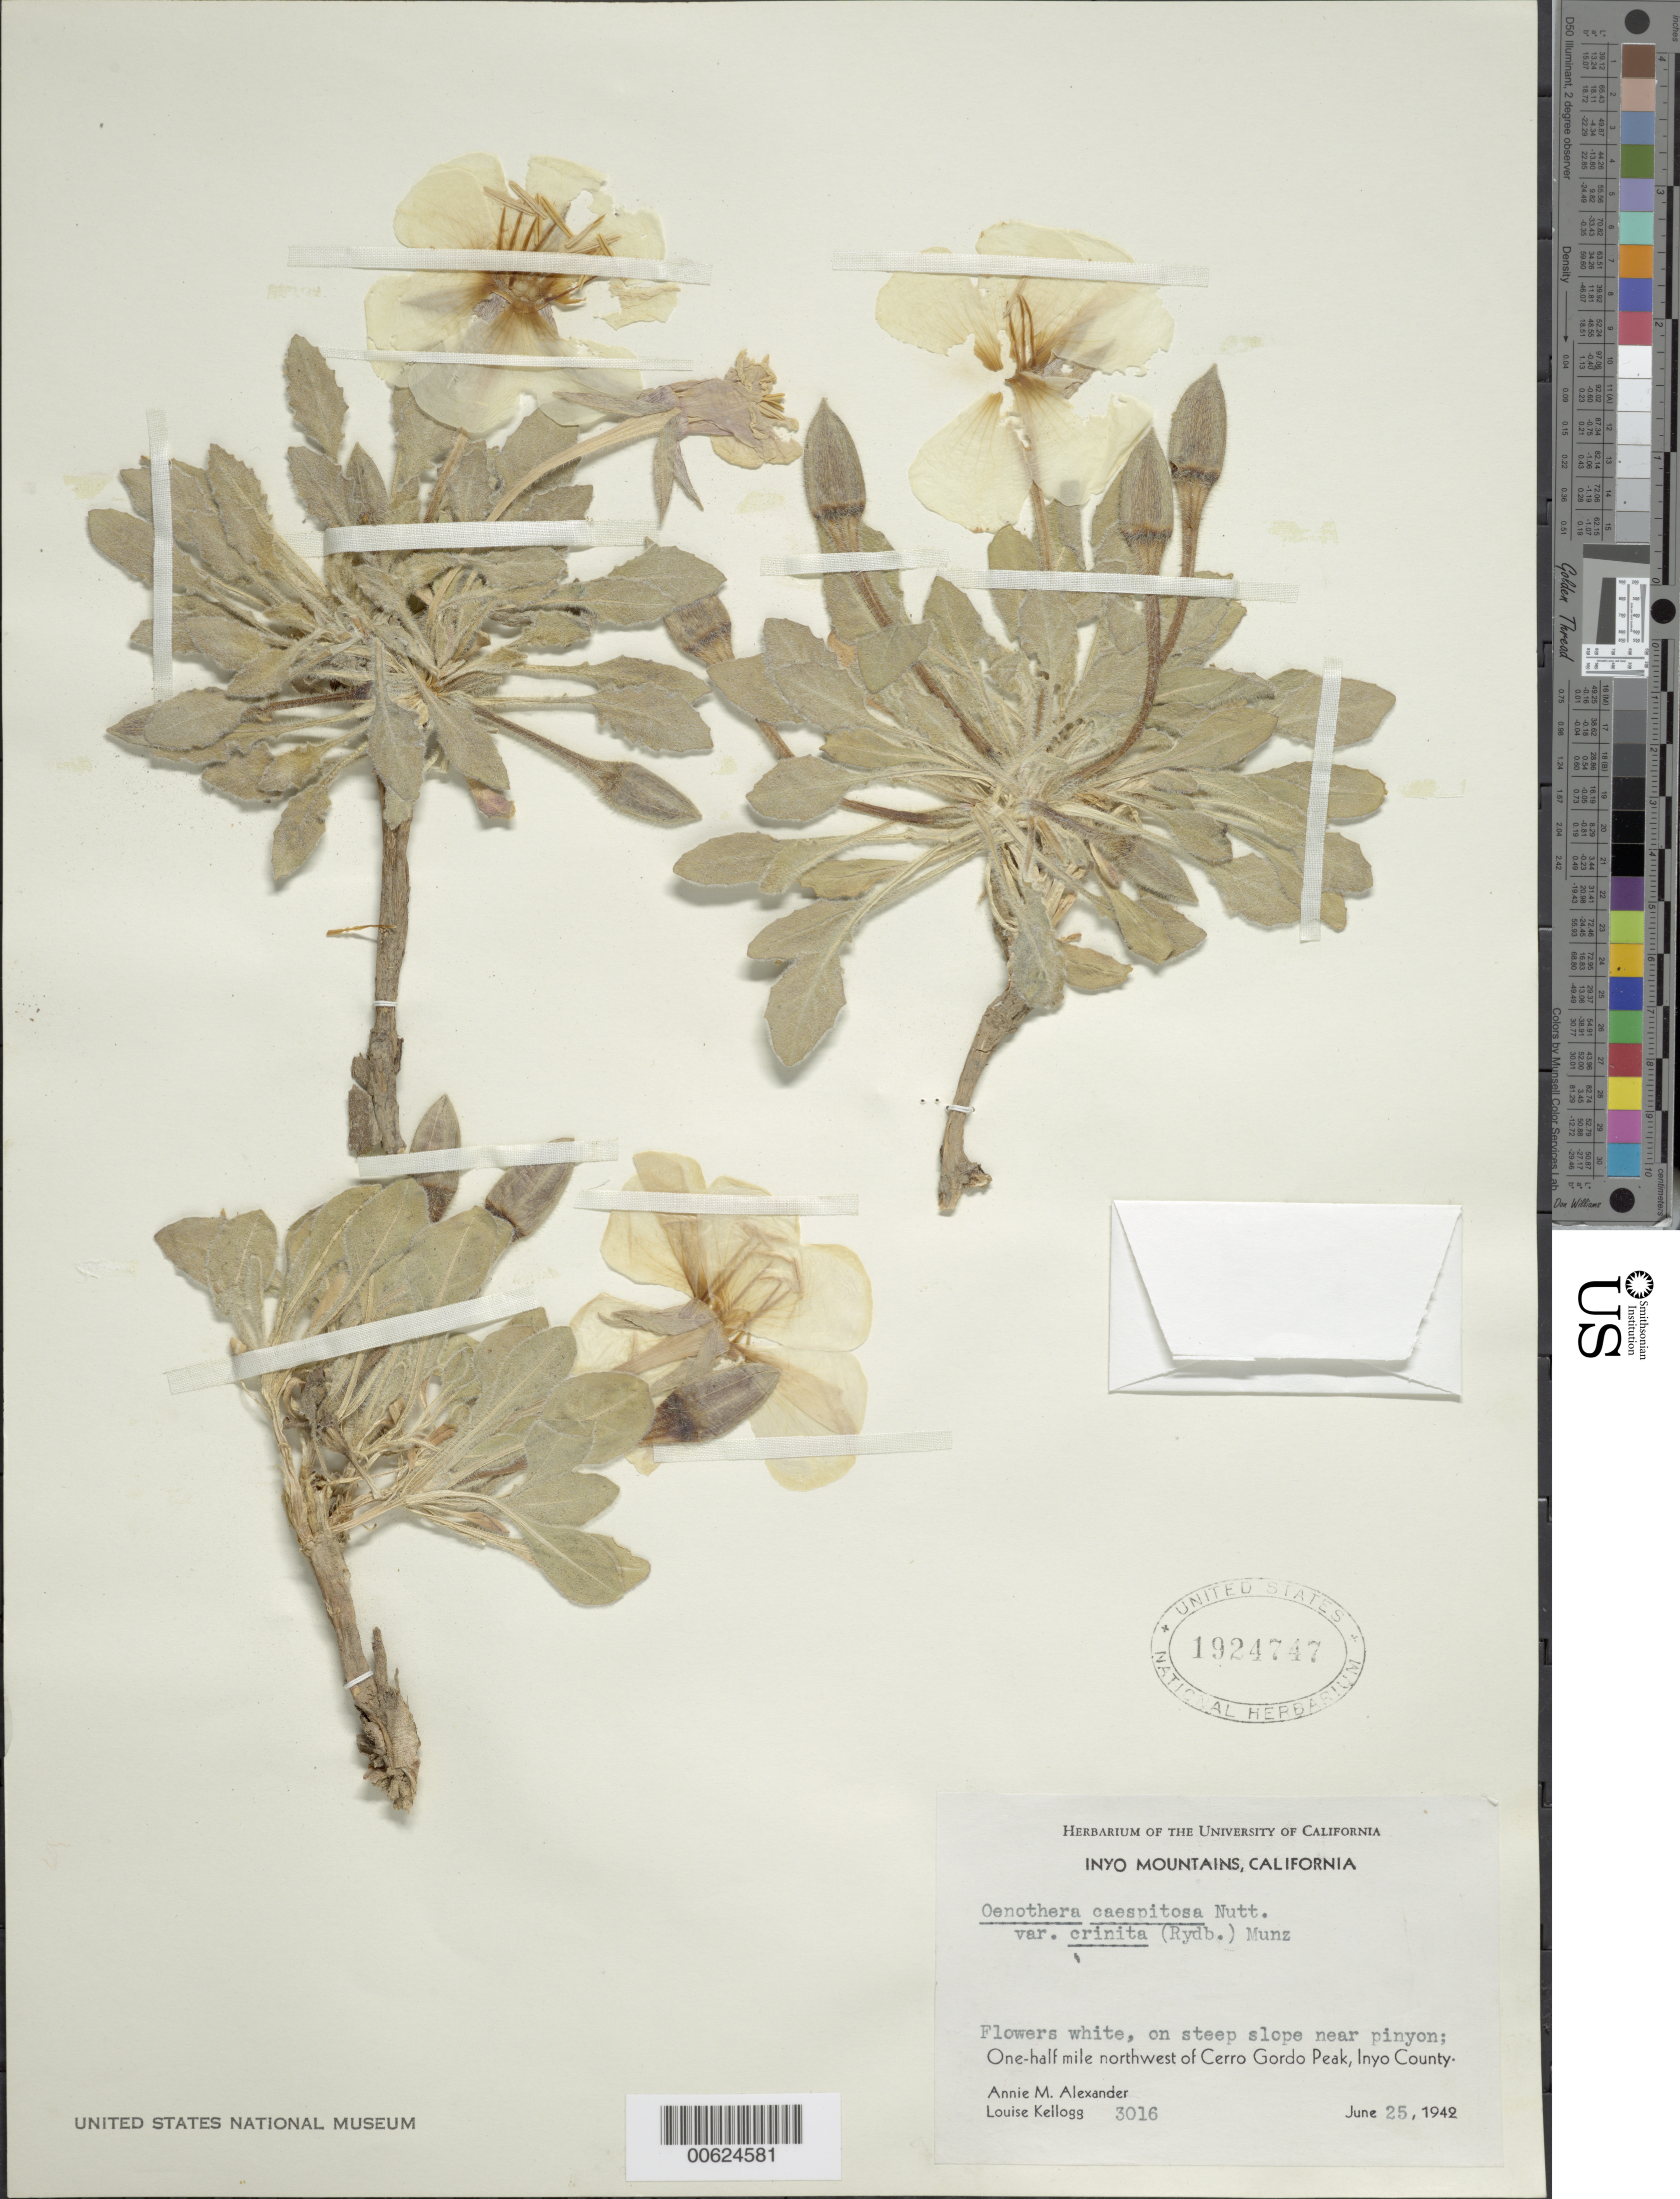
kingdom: Plantae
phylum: Tracheophyta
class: Magnoliopsida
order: Myrtales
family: Onagraceae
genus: Oenothera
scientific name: Oenothera cespitosa subsp. crinita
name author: (Rydb.) Munz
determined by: Wagner, W. L., (BOT), Smithsonian Institution - National Museum of Natural History (UNITED STATES)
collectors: A. M. Alexander & L. Kellogg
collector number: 3016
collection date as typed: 25 Jun 1942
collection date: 1942-06-25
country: United States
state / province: California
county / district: Inyo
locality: NW of Cerro Gordo Peak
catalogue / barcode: US 1924747